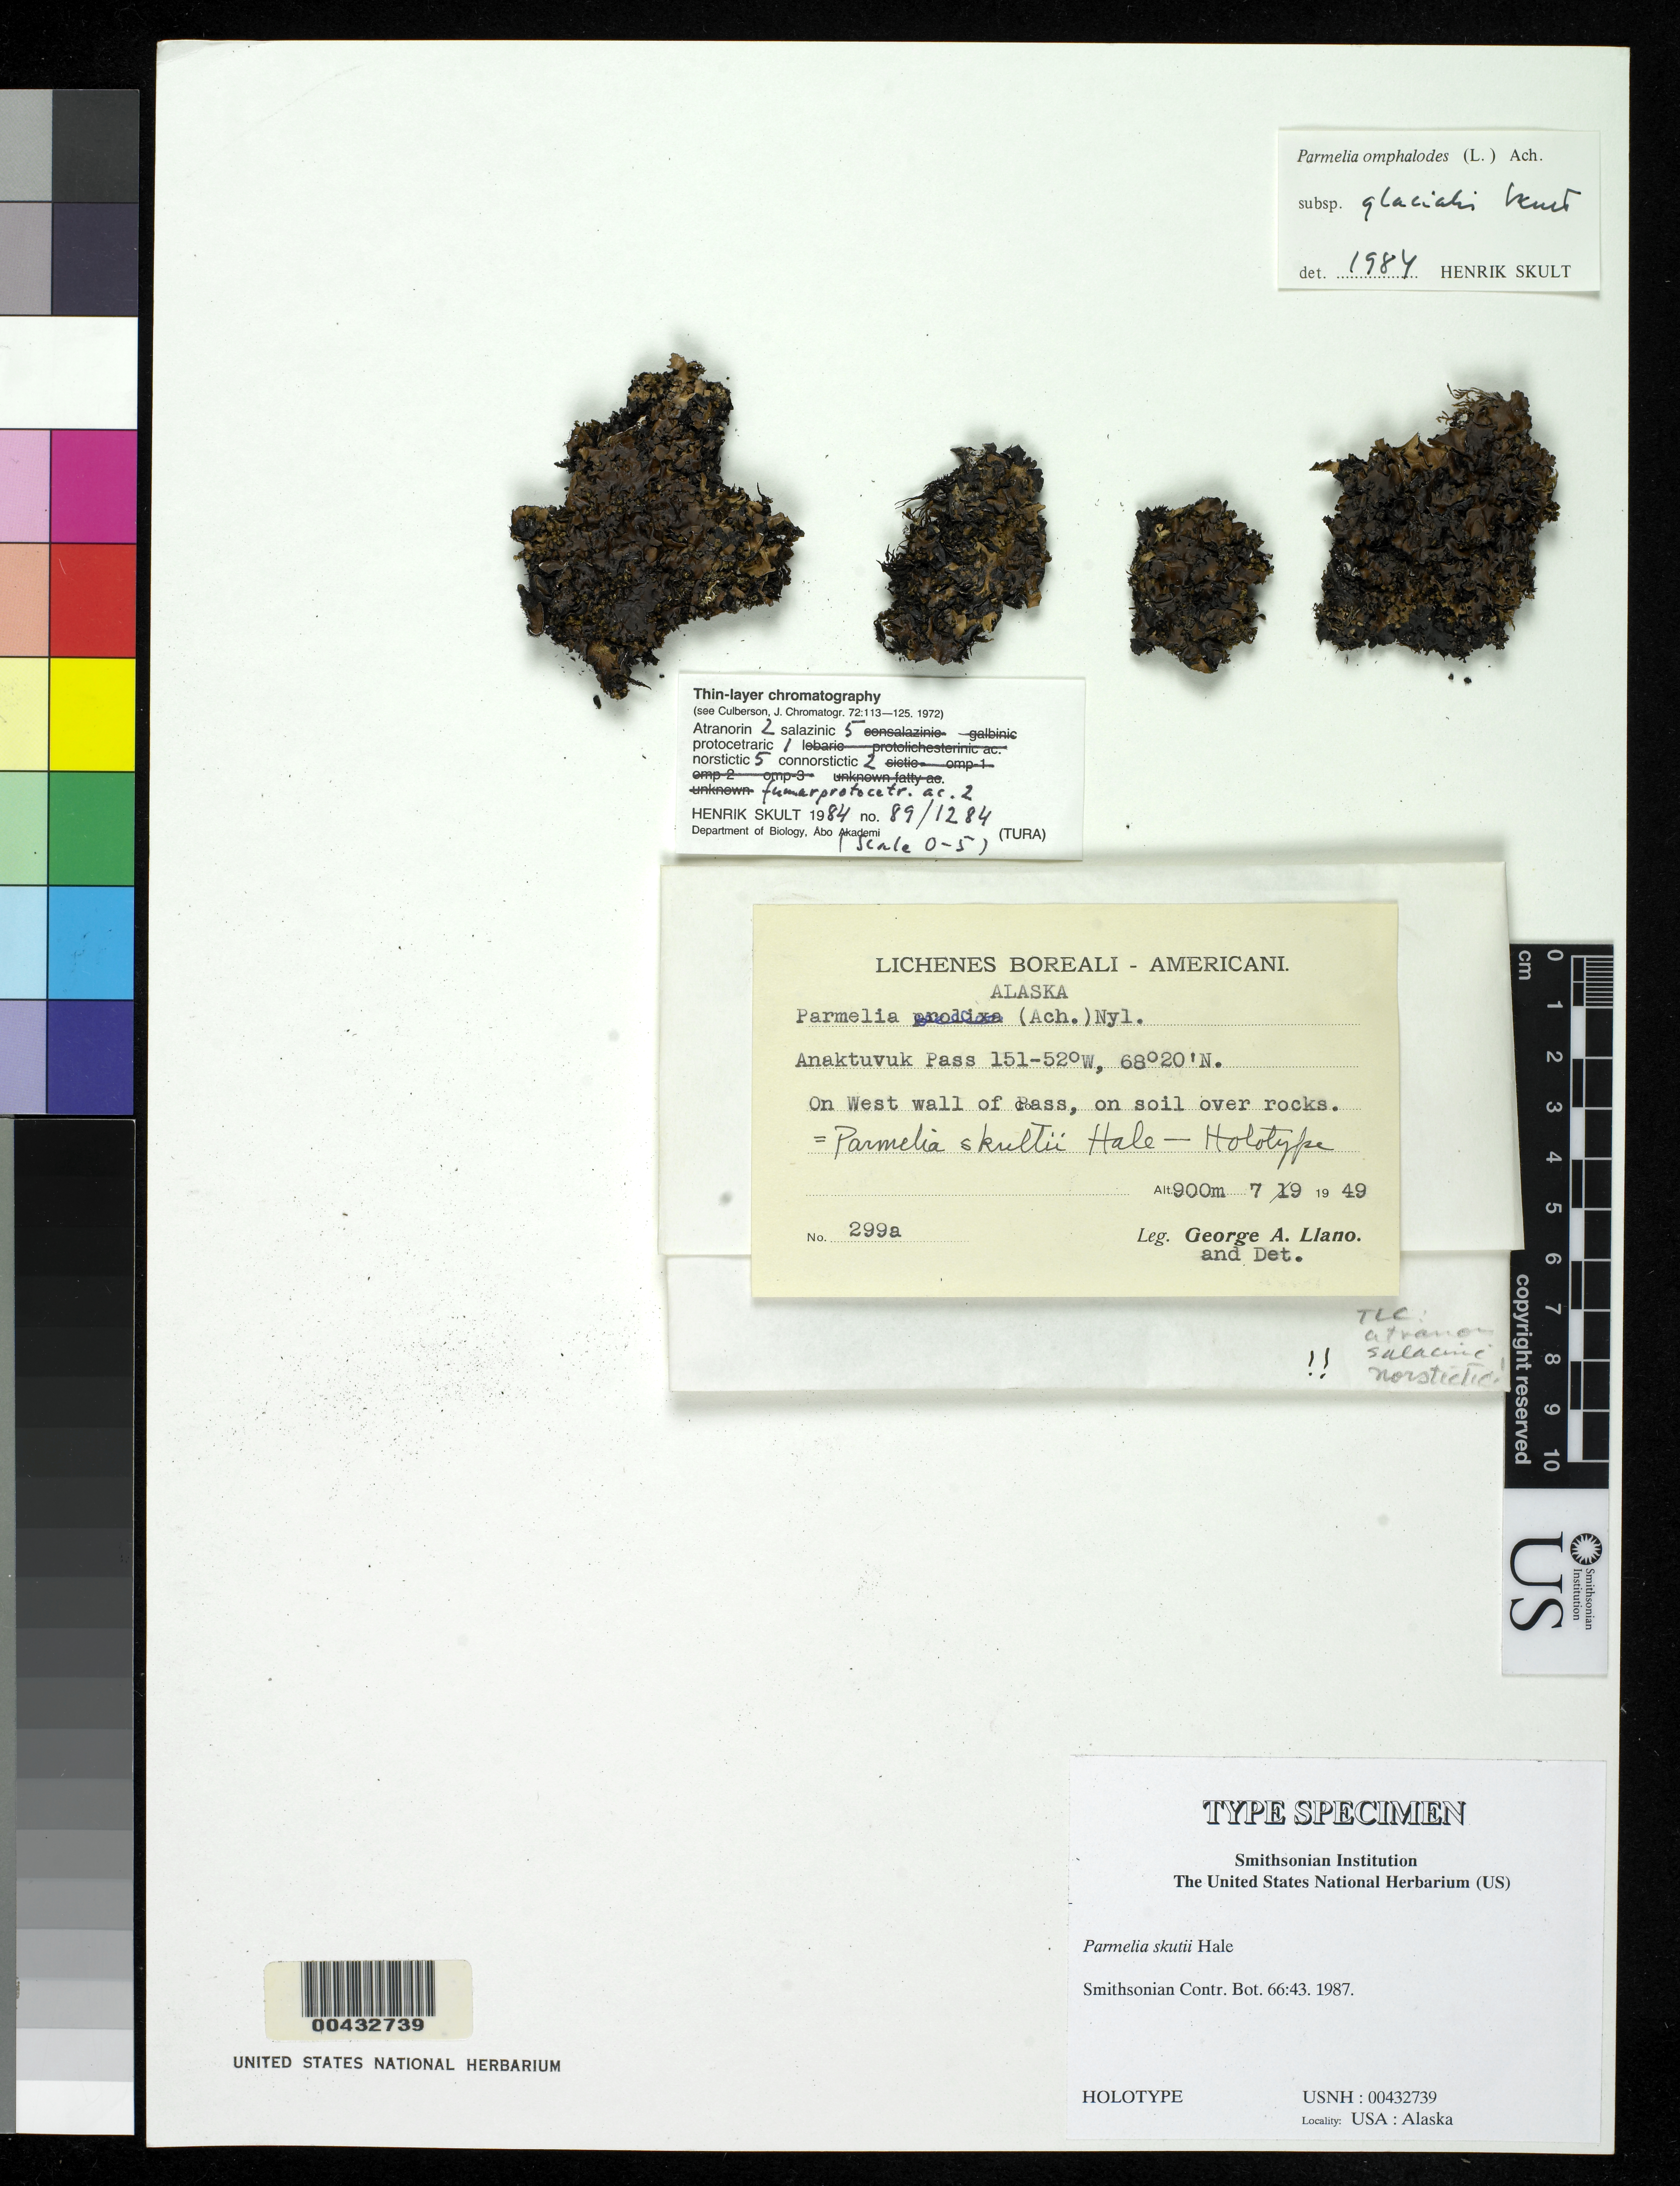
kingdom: Fungi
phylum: Ascomycota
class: Lecanoromycetes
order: Lecanorales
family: Parmeliaceae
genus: Parmelia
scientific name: Parmelia skultii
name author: Hale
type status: Holotype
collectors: G. Llano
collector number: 299 a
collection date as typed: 19 Jul 1949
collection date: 1949-07-19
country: United States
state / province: Alaska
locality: Anaktuvuk Pass, west wall of pass.